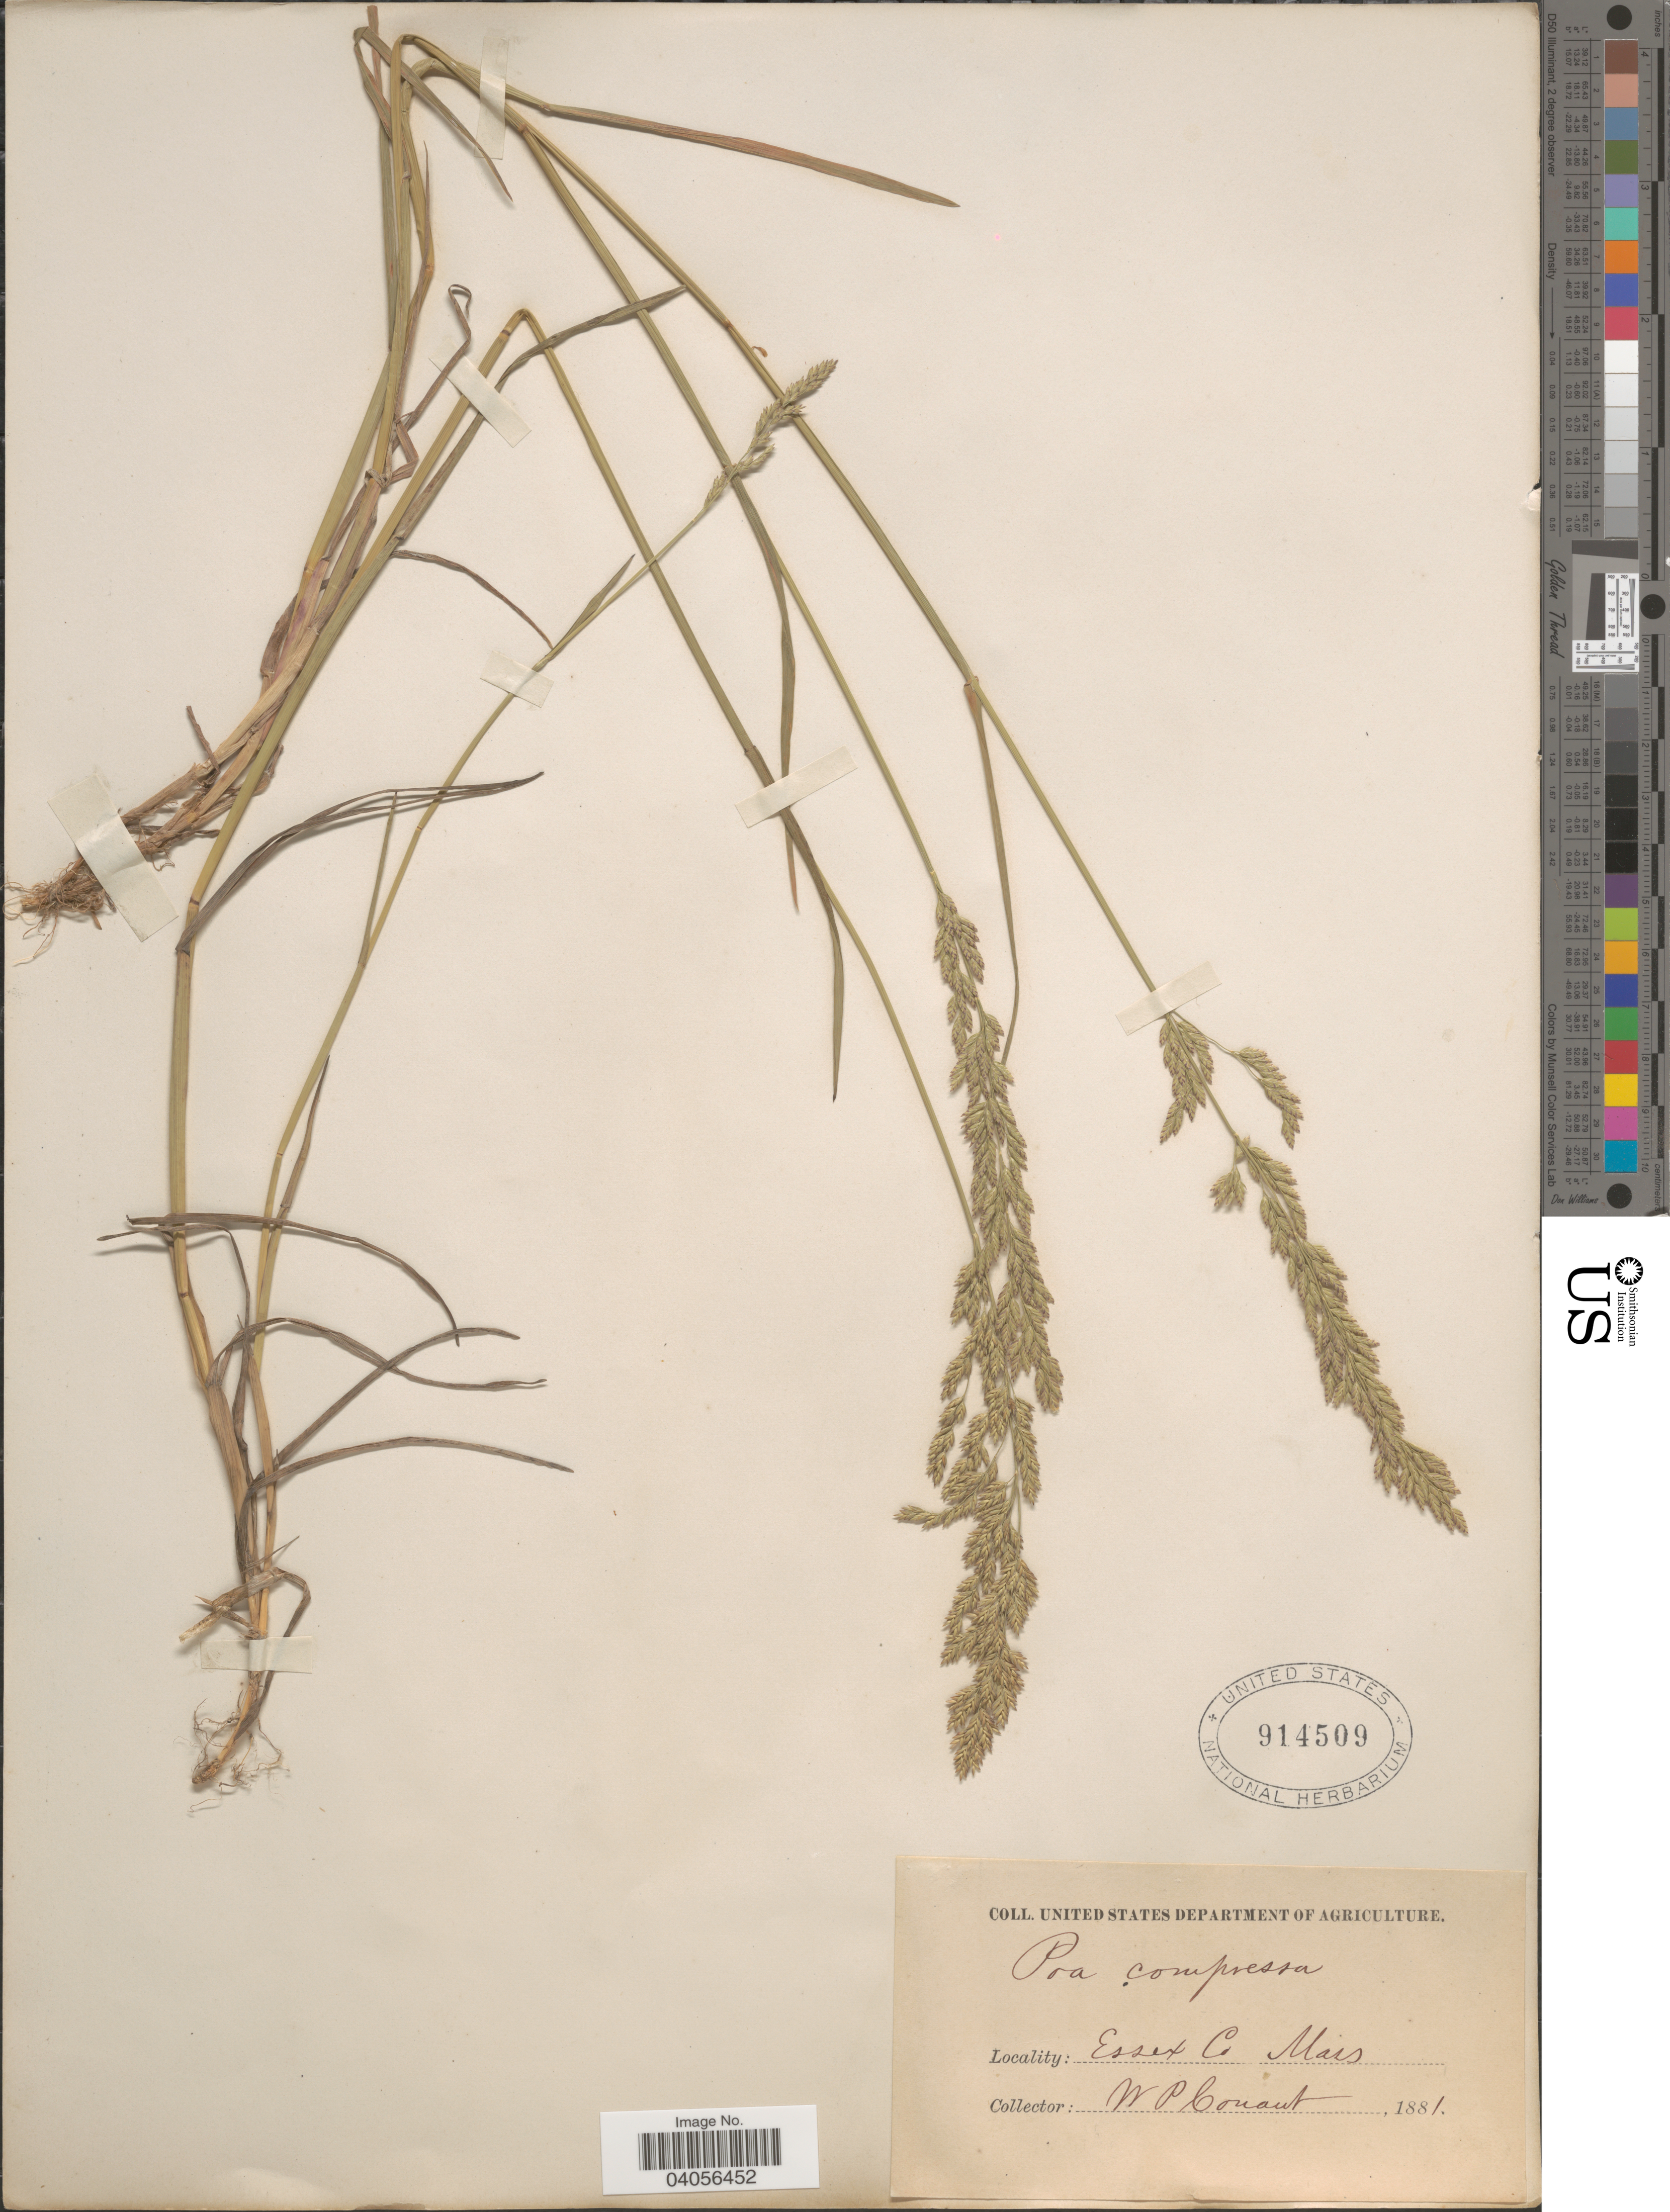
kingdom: Plantae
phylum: Tracheophyta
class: Liliopsida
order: Poales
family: Poaceae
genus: Poa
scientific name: Poa compressa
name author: L.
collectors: W. P. Conant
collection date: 1881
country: United States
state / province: Massachusetts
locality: Essex Co.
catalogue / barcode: US 914509